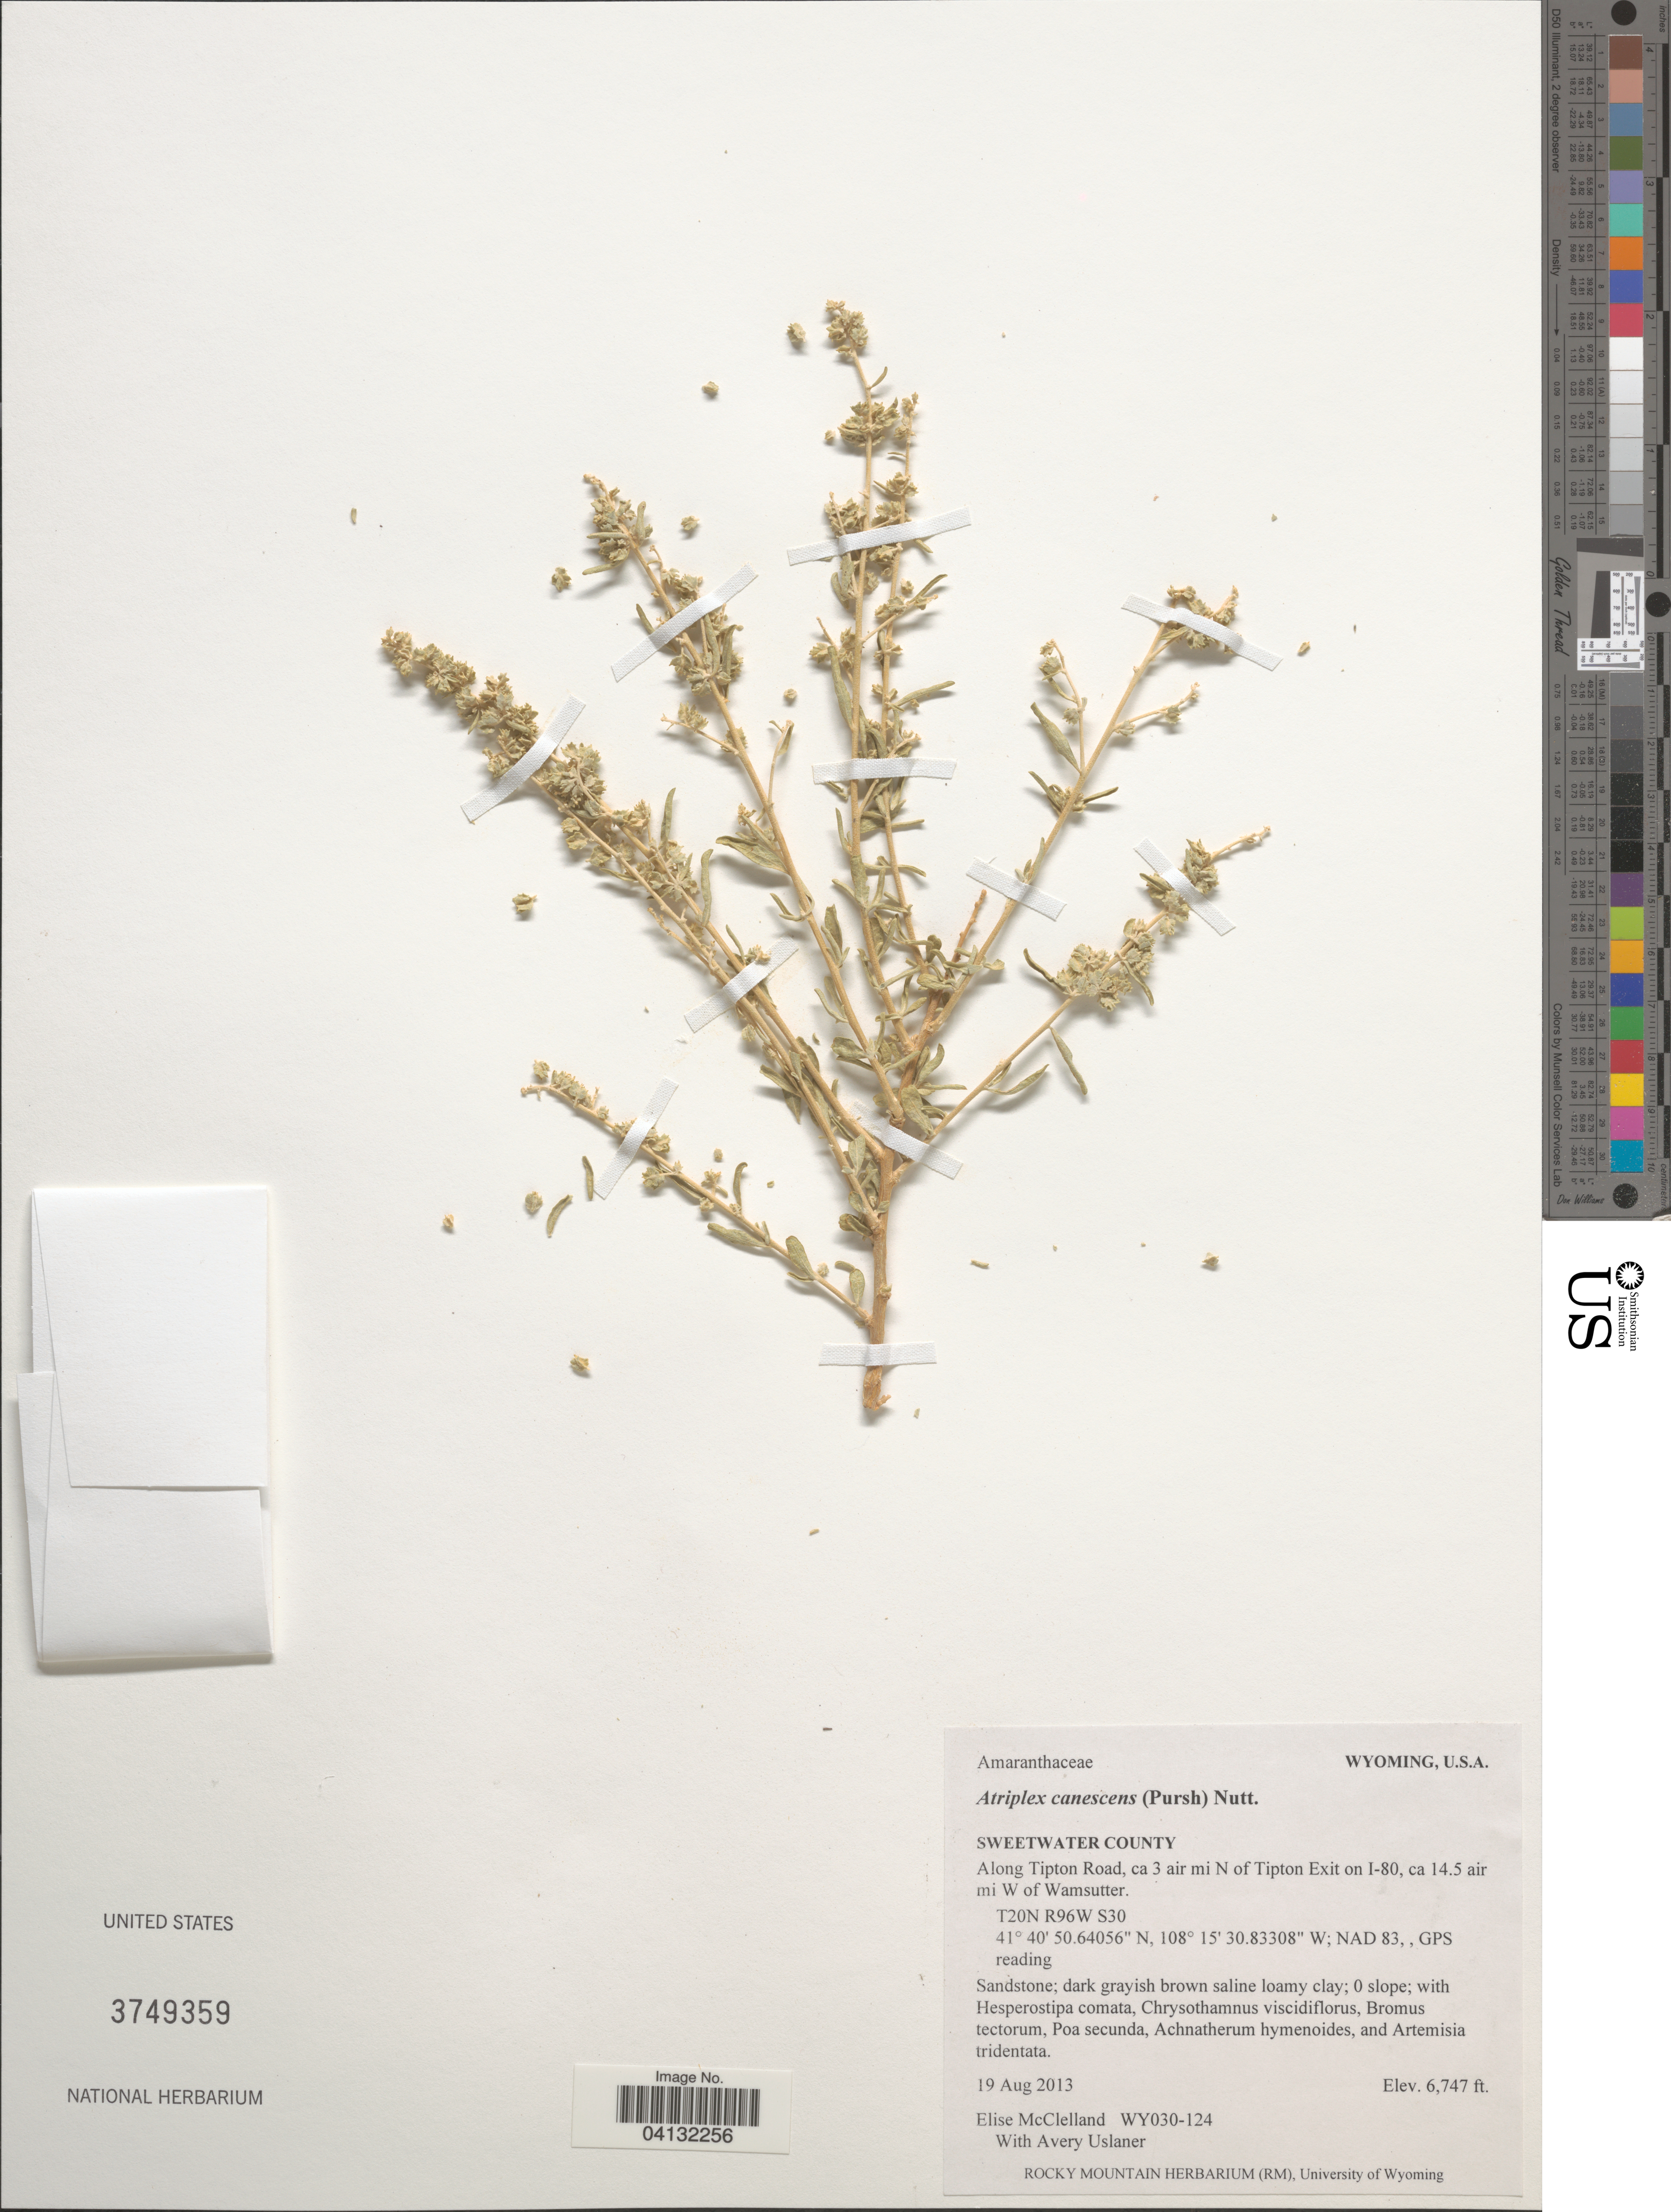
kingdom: Plantae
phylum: Tracheophyta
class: Magnoliopsida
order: Caryophyllales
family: Amaranthaceae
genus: Atriplex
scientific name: Atriplex canescens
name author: (Pursh) Nutt.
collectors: E. McClelland & A. Uslaner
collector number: WY030-124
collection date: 2013-08-19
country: United States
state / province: Wyoming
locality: Sweetwater County. Along Tipton Road, ca 3 air mi N of Tipton Exit on I-80, ca 14.5 air mi W of Wamsutter. T20N R96W S30. NAD 83, , GPS reading.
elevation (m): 2056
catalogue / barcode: US 3749359